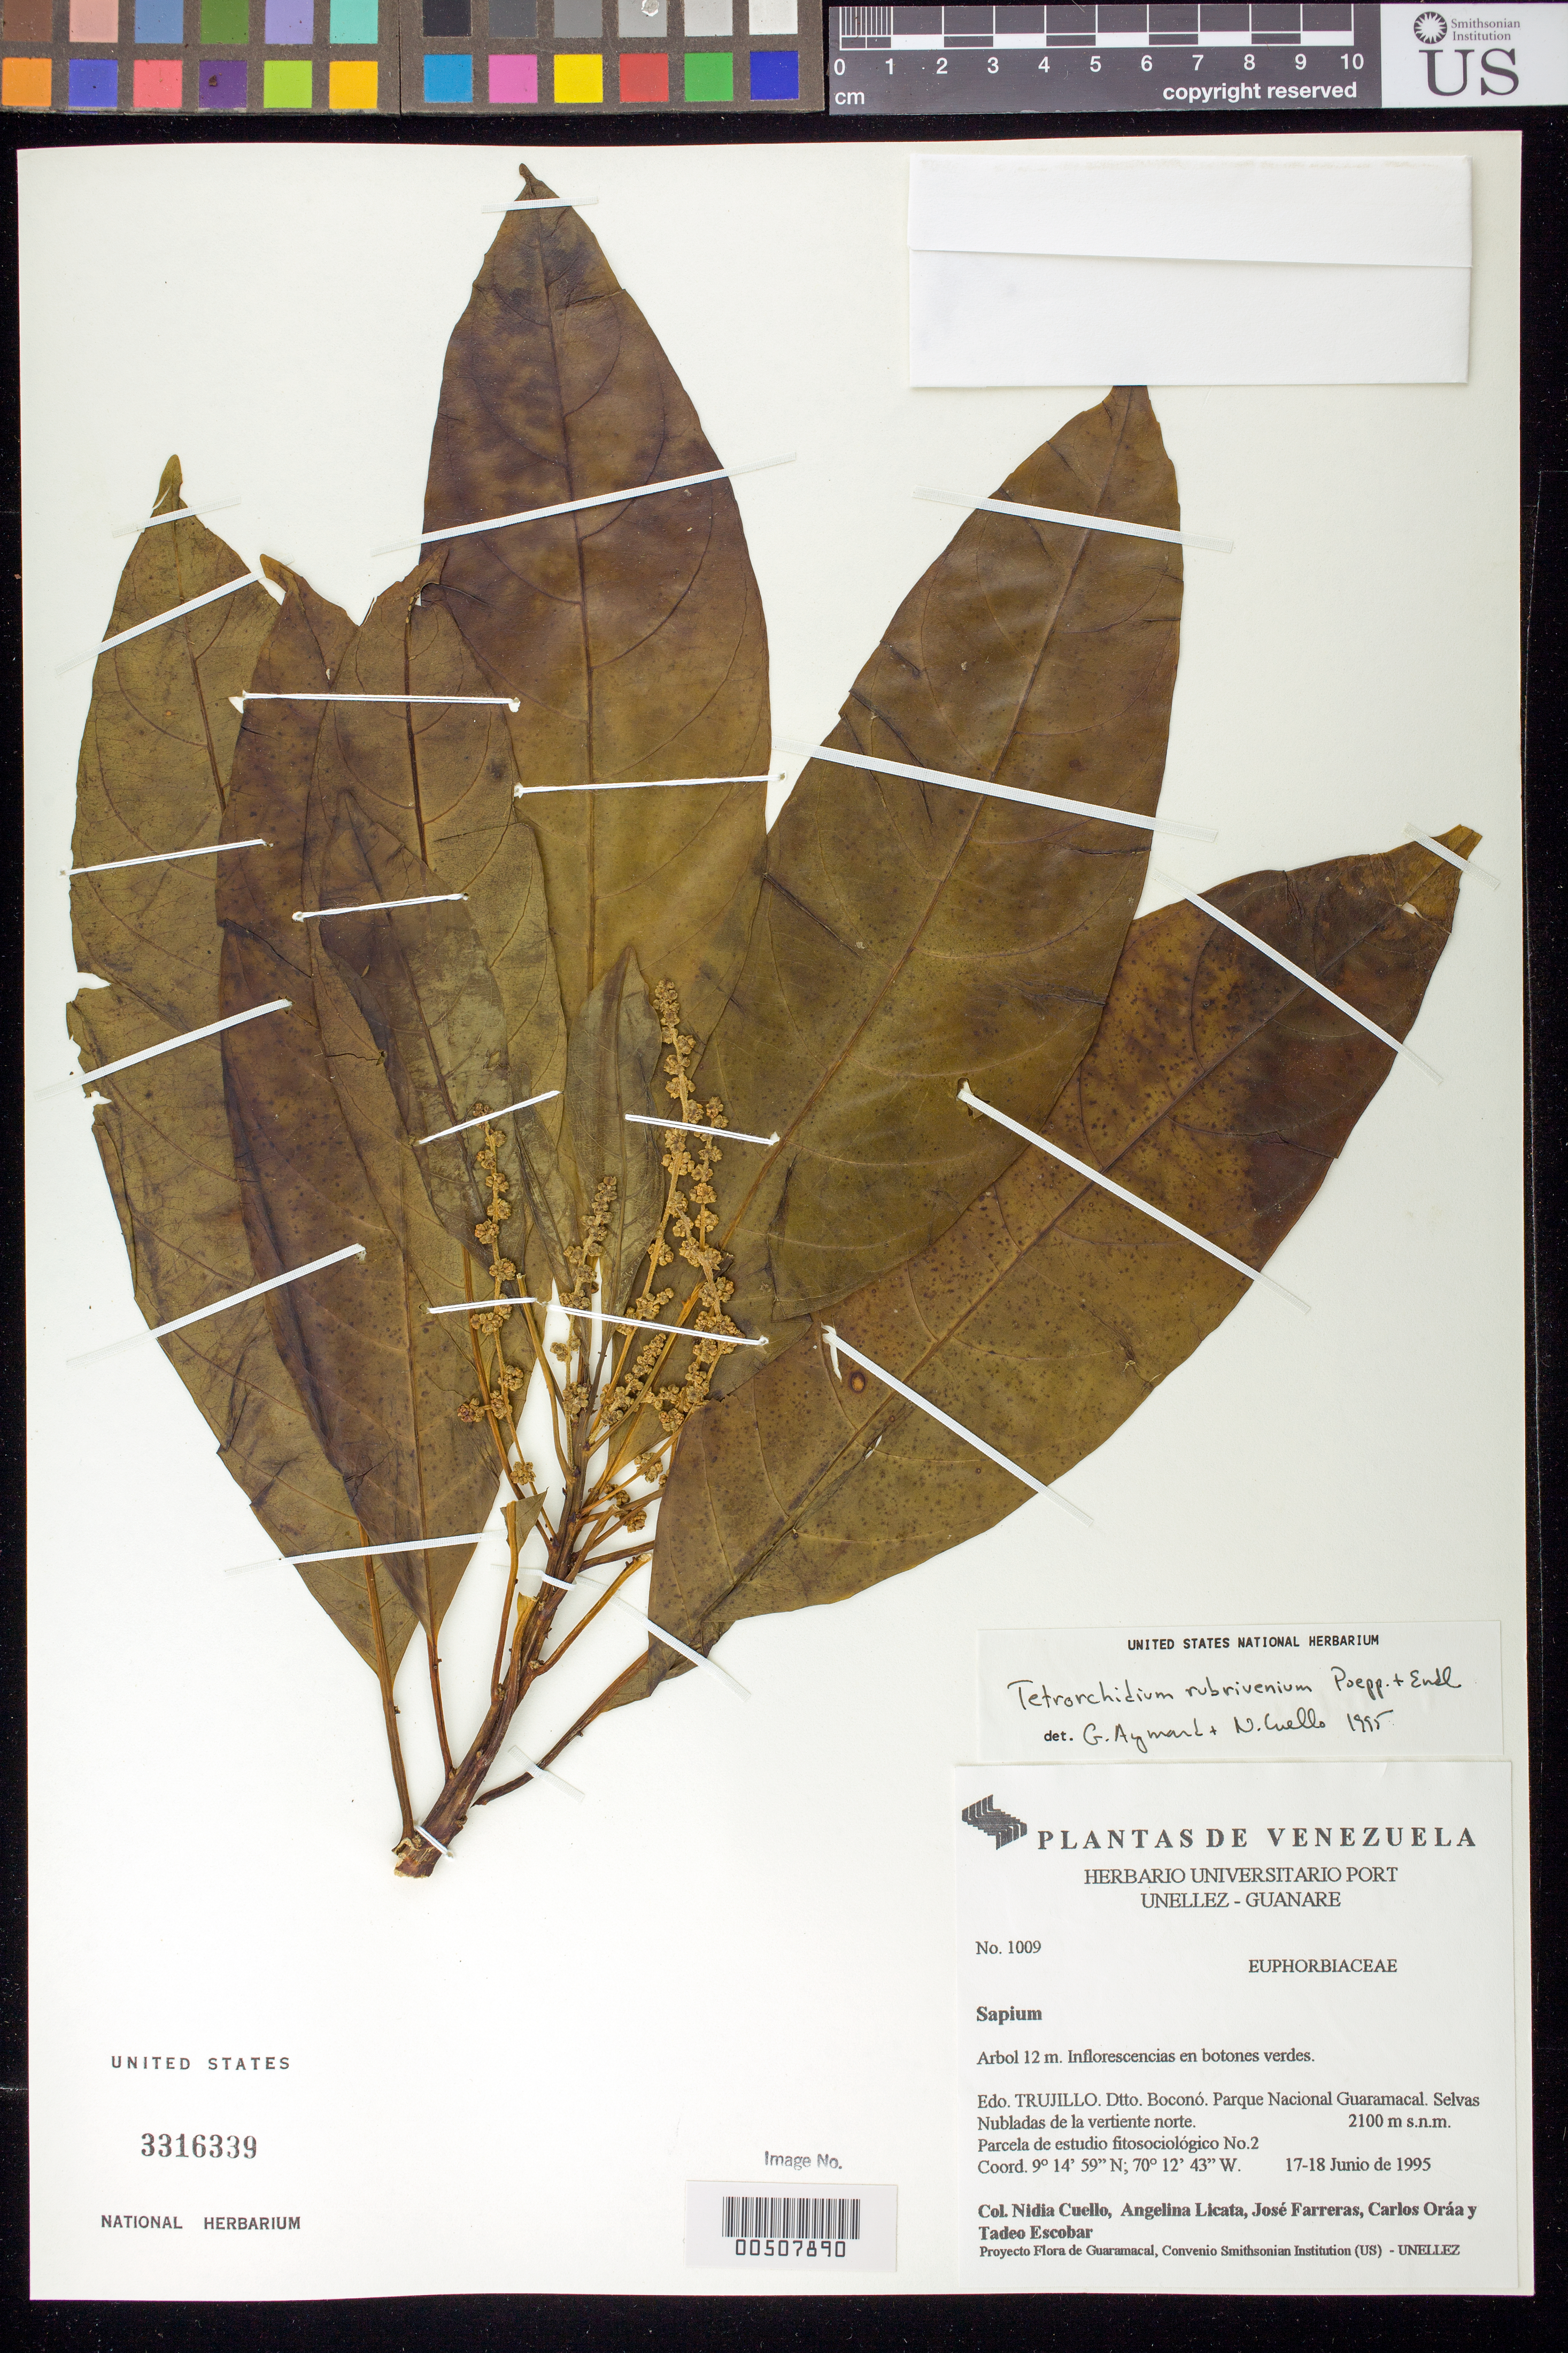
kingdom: Plantae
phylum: Tracheophyta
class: Magnoliopsida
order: Malpighiales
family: Euphorbiaceae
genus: Tetrorchidium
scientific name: Tetrorchidium rubrivenium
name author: Poepp.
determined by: Aymard C., G. A.; Cuello, Nidia L.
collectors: N. L. Cuello, A. Licata, J. Farreras, C. Oráa & T. Escobar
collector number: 1009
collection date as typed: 17 Jun 1995 to 18 Jun 1995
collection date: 1995-06-17/1995-06-18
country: Venezuela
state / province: Trujillo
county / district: Boconó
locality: Parque Nacional Guaramacal, vertiente N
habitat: Selvas Nubladas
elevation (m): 2100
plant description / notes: PORT, US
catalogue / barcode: US 3316339